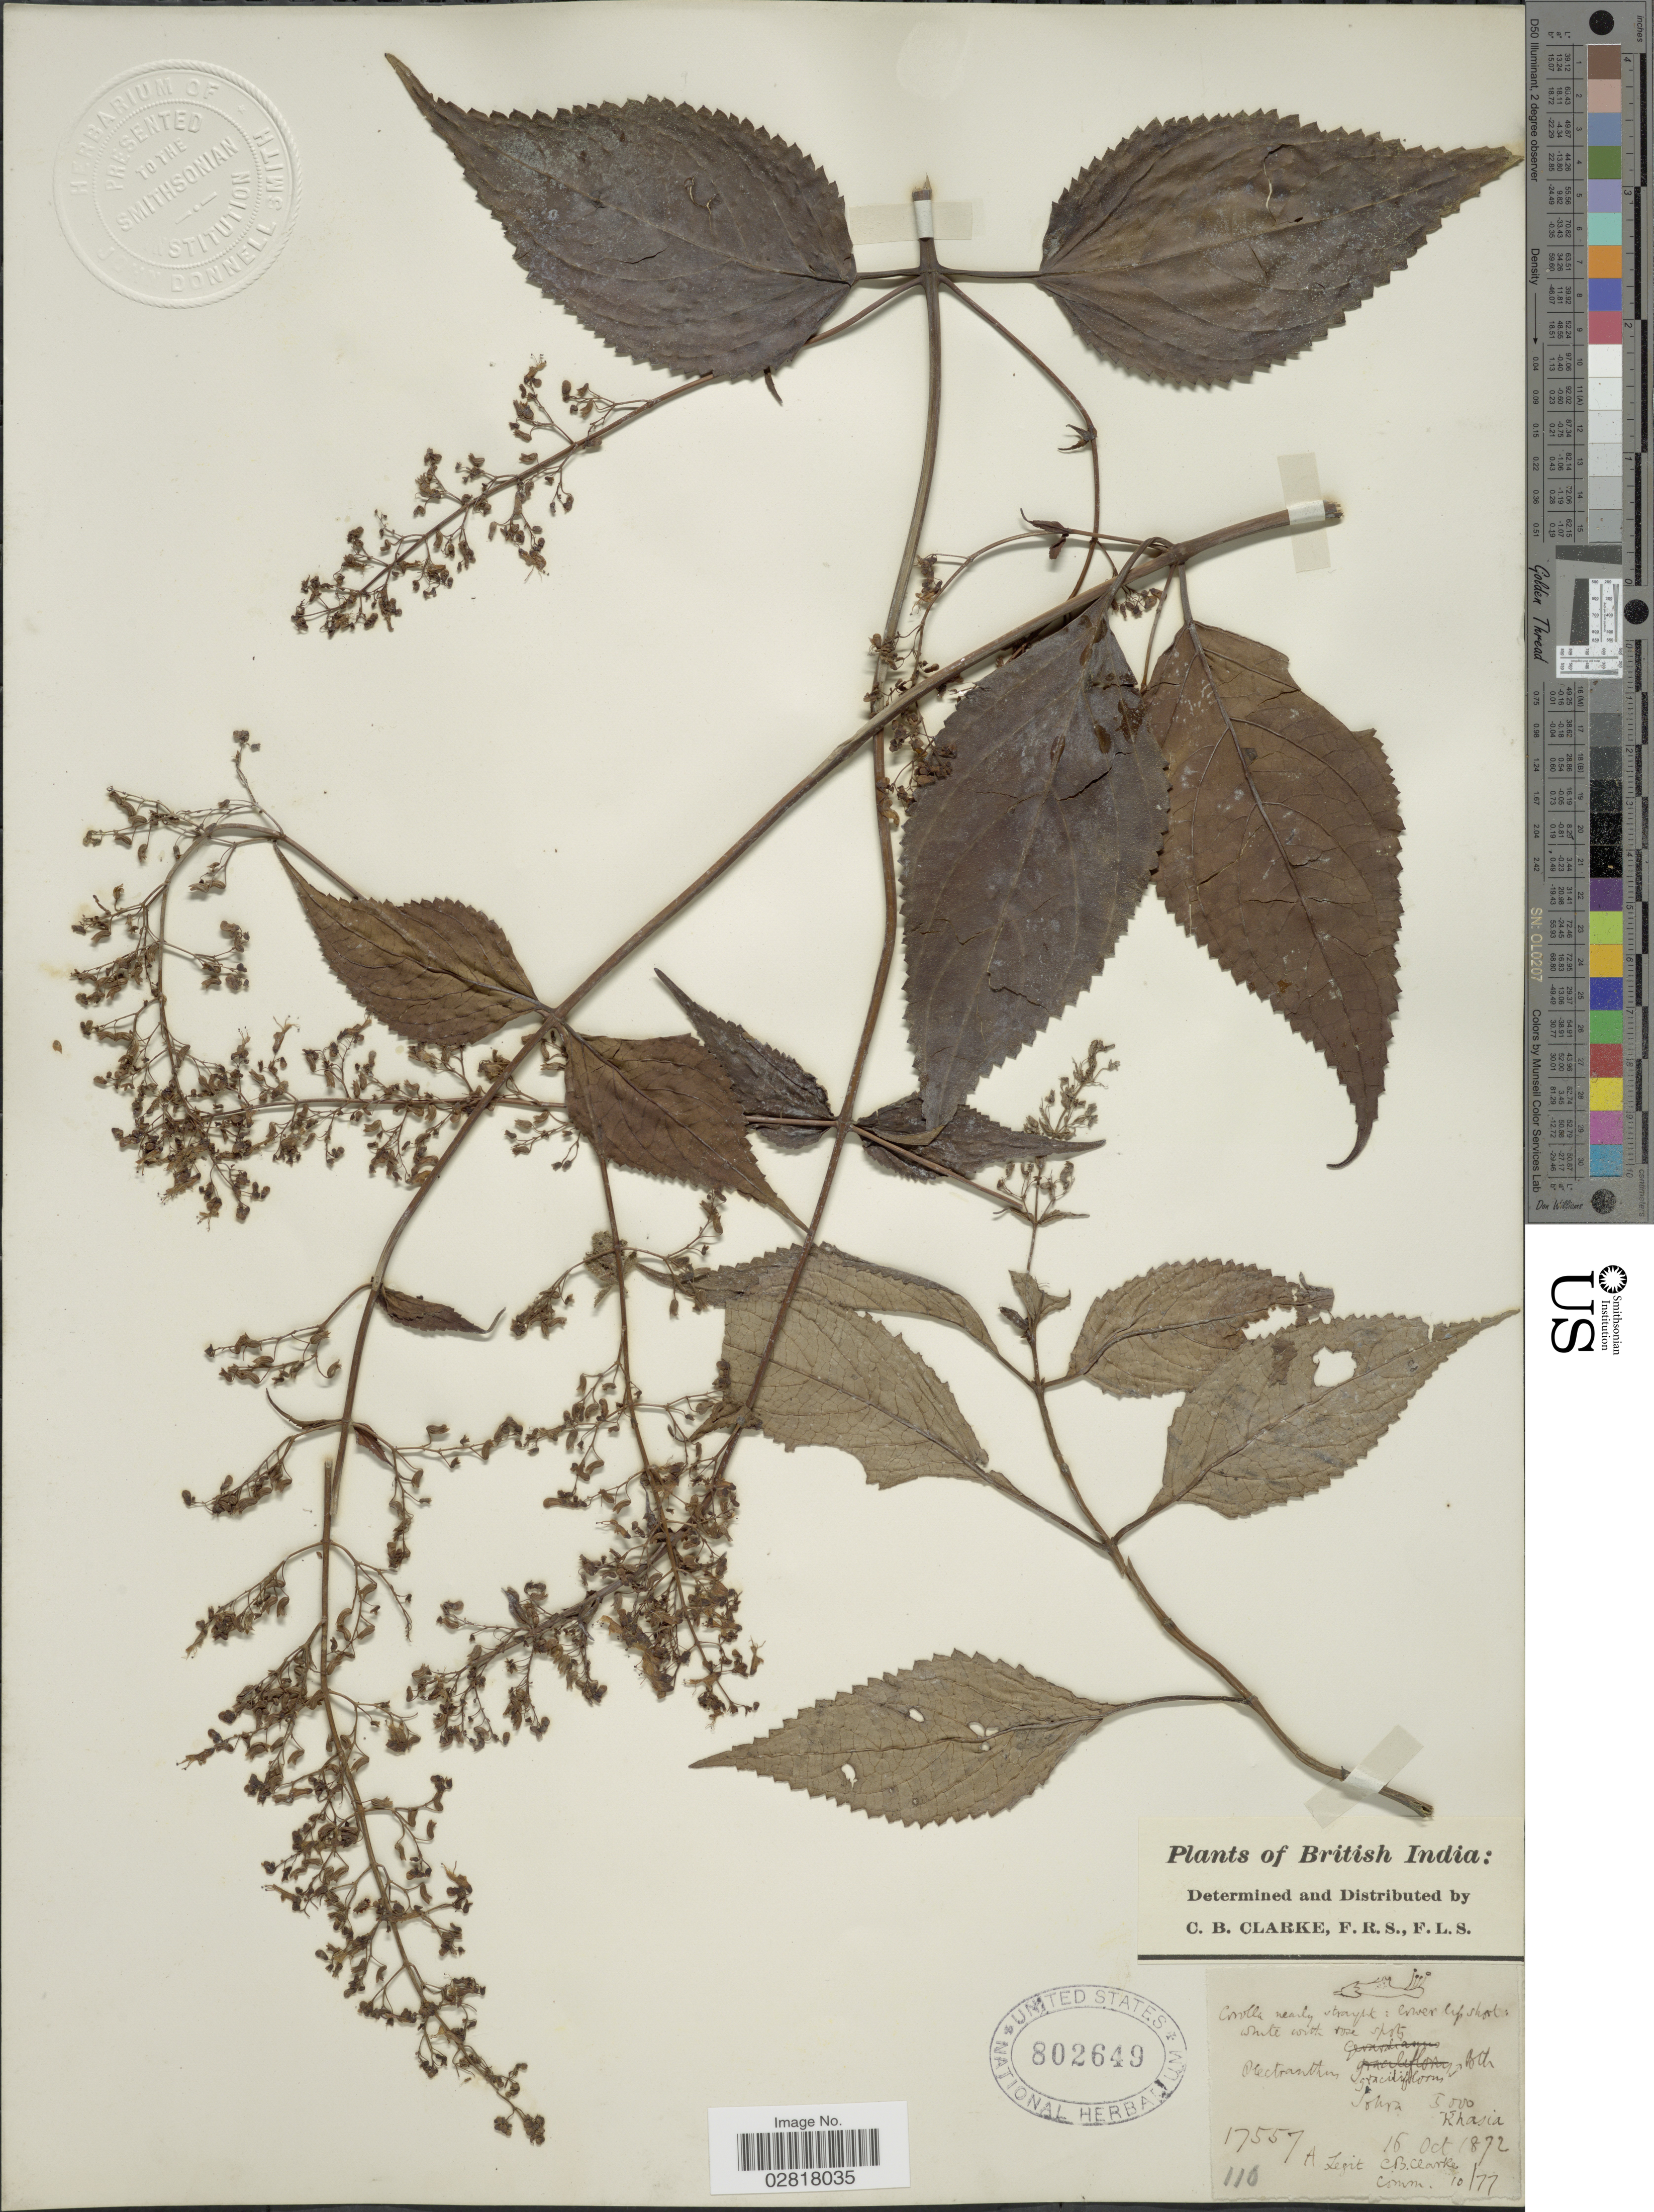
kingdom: Plantae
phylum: Tracheophyta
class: Magnoliopsida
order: Lamiales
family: Lamiaceae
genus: Plectranthus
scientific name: Plectranthus graciliflorus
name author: Benth.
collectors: C. B. Clarke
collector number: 17557A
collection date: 1872-10-16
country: India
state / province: Meghalaya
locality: British India, Sohra, Khasia.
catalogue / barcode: US 802649